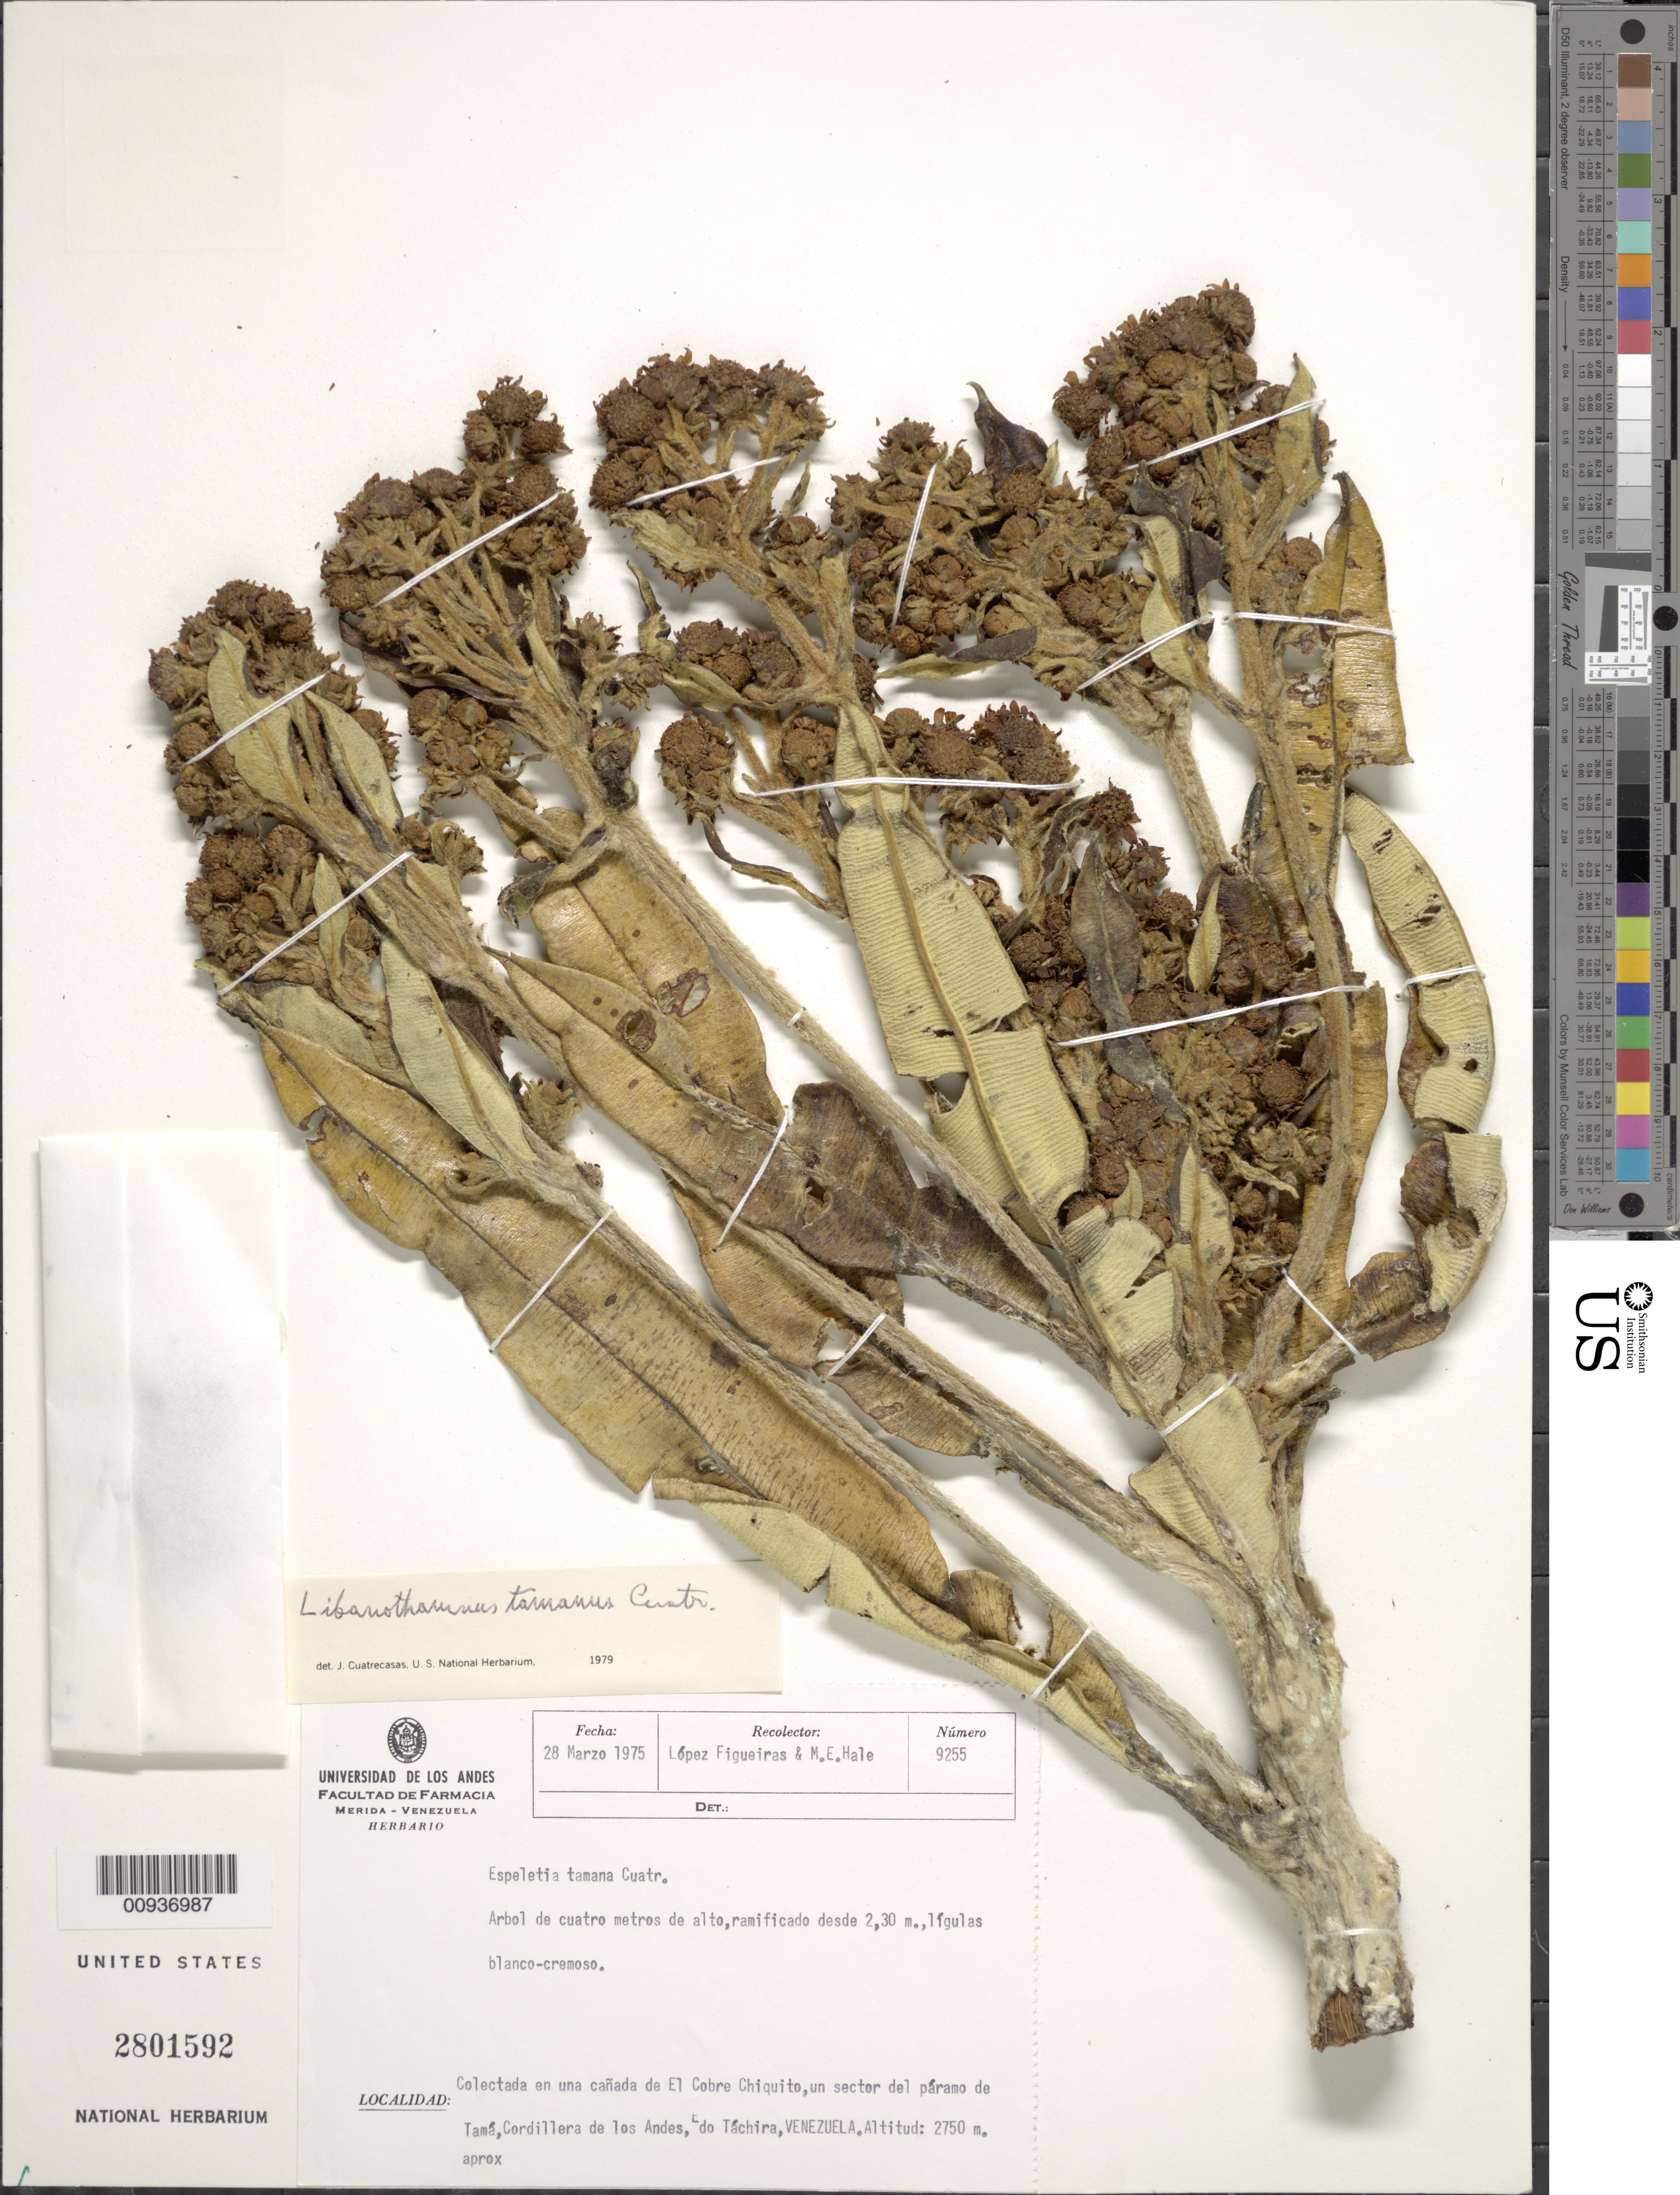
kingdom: Plantae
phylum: Tracheophyta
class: Magnoliopsida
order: Asterales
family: Asteraceae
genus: Libanothamnus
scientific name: Libanothamnus tamanus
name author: (Cuatrec.) Cuatrec.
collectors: L. Figueiras & M. Hale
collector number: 9255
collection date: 1975-03-28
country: Venezuela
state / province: Tachira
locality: Una canada de El Cobre Chiquito, un sector del paramo de Tama, Cordillera de Los Andes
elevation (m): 2750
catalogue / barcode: US 2801592